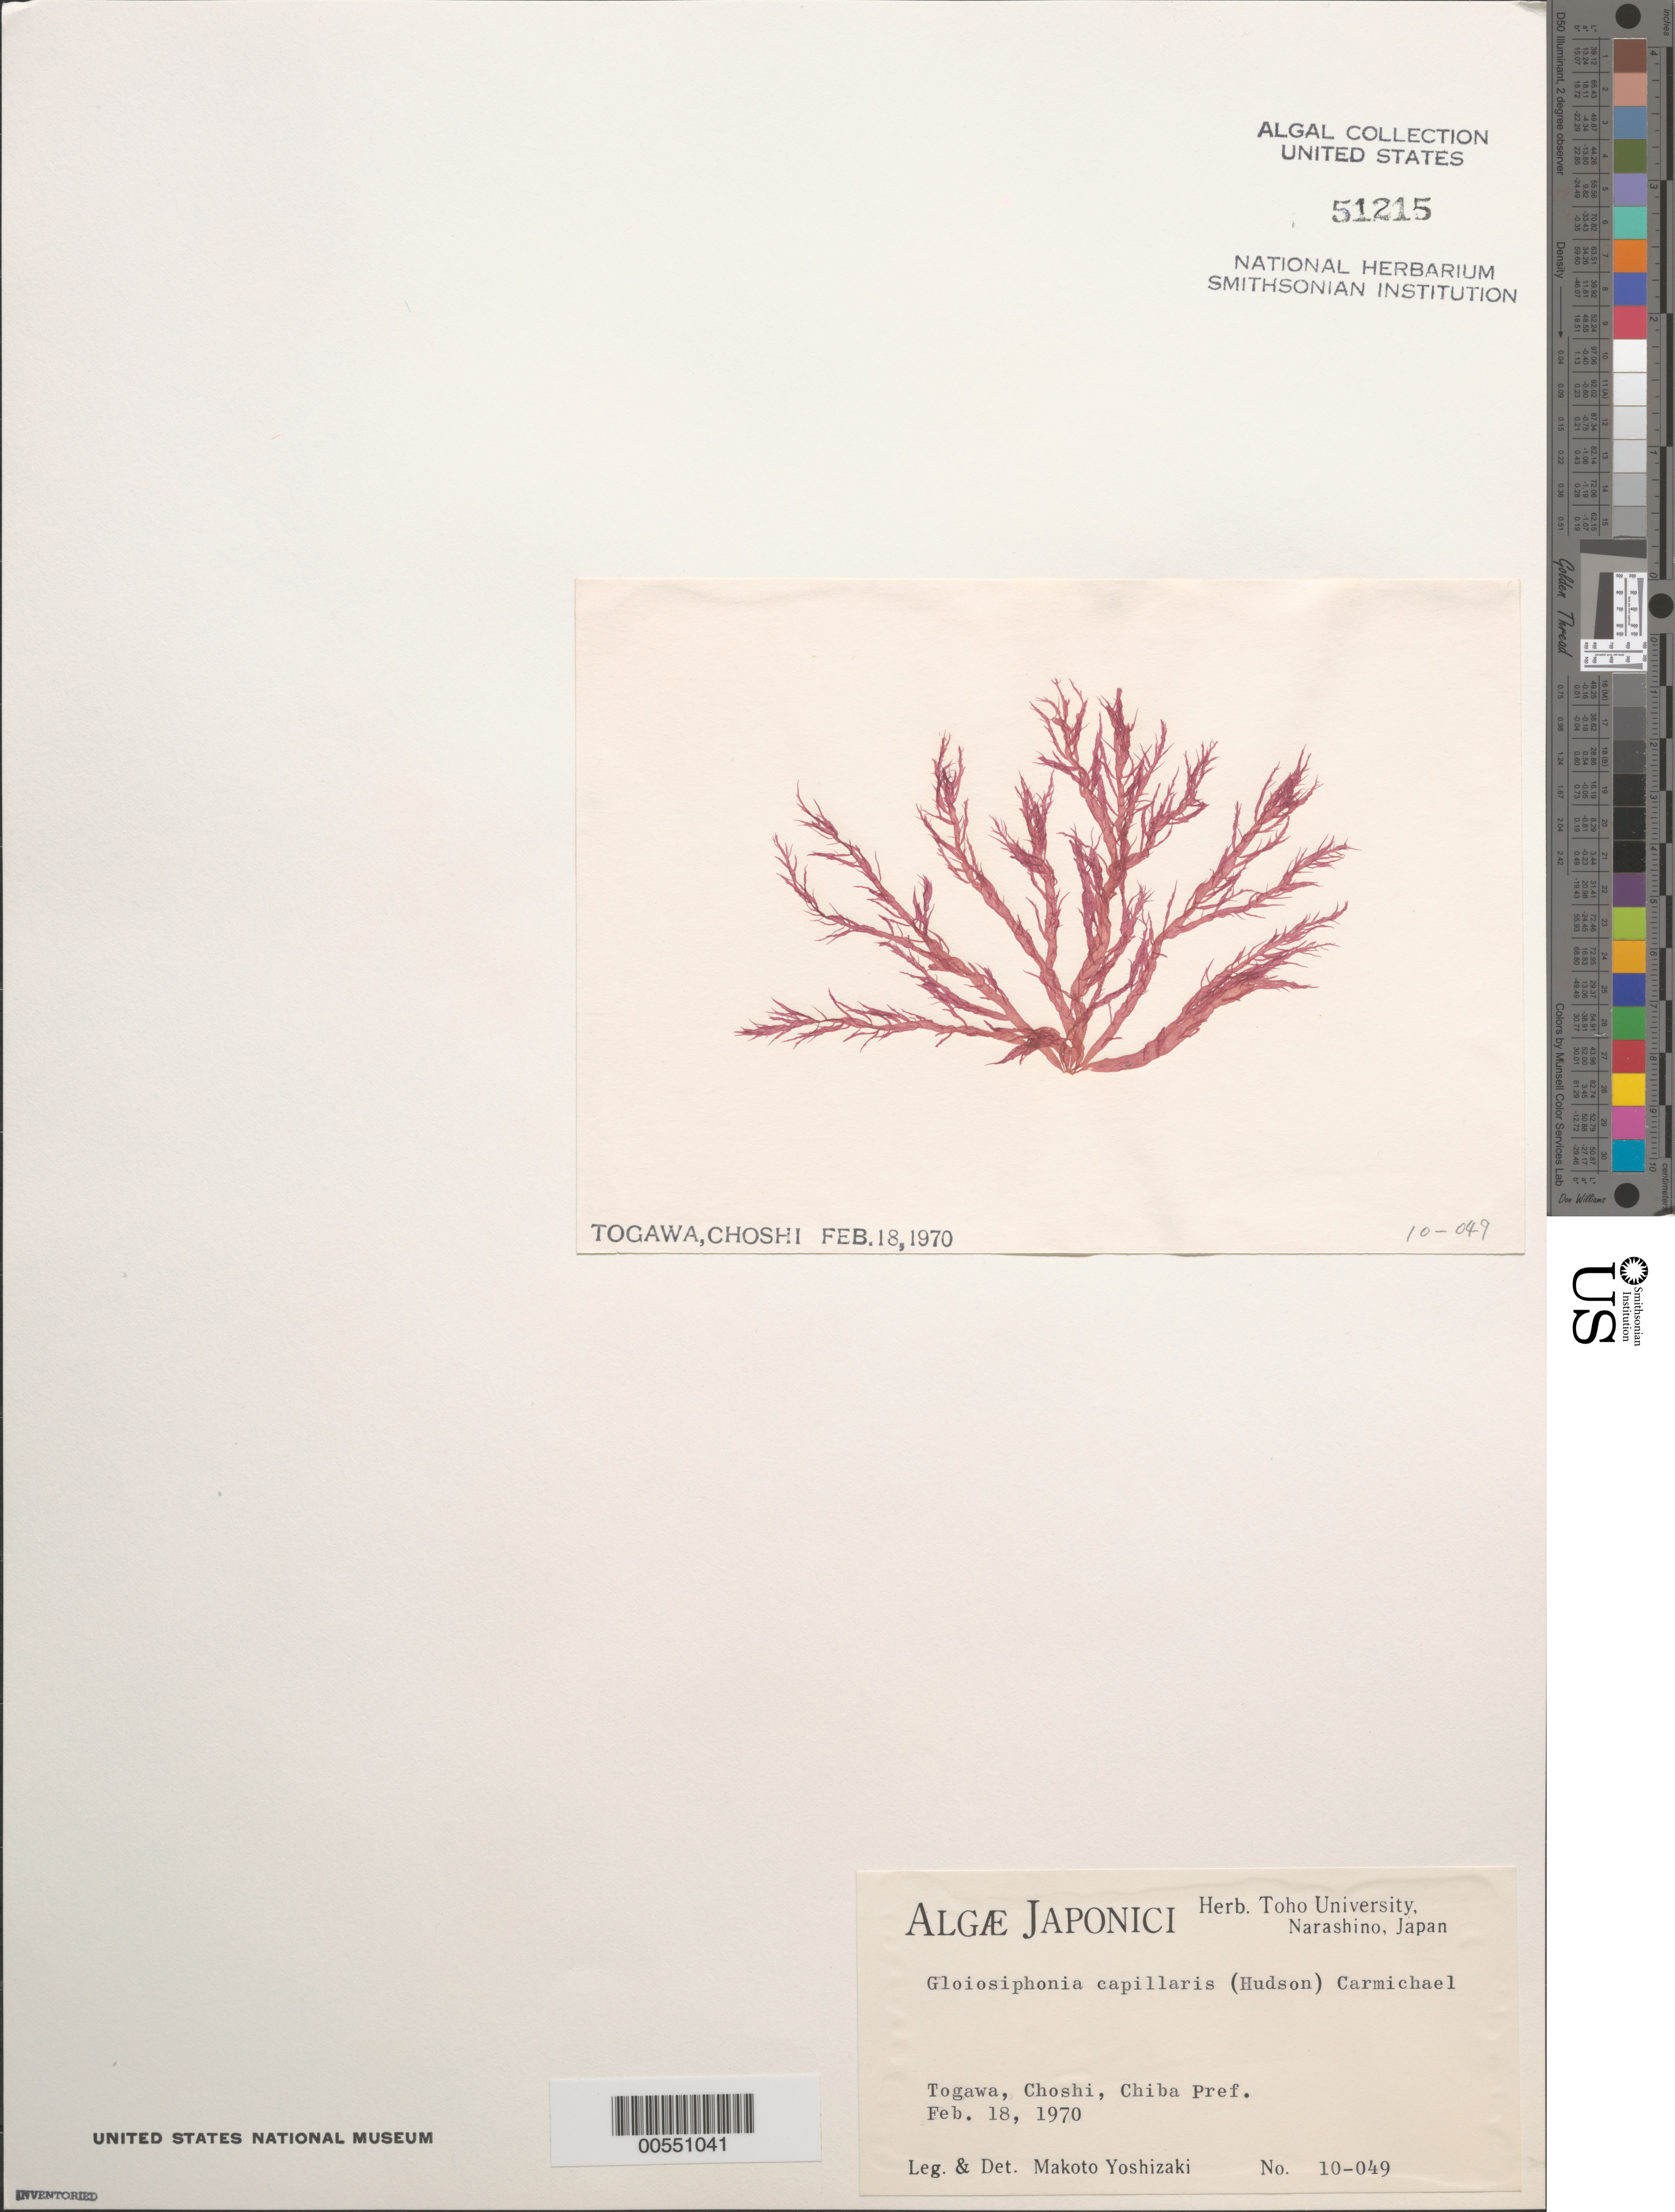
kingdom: Plantae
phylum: Rhodophyta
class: Florideophyceae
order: Gigartinales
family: Gloiosiphoniaceae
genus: Gloiosiphonia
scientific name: Gloiosiphonia capillaris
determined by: Yoshizaki, M.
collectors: M. Yoshizaki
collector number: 10-049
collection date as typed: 18 Feb 1970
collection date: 1970-02-18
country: Japan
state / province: Tiba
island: Honshu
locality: Togawa, Choshi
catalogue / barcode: US 51215